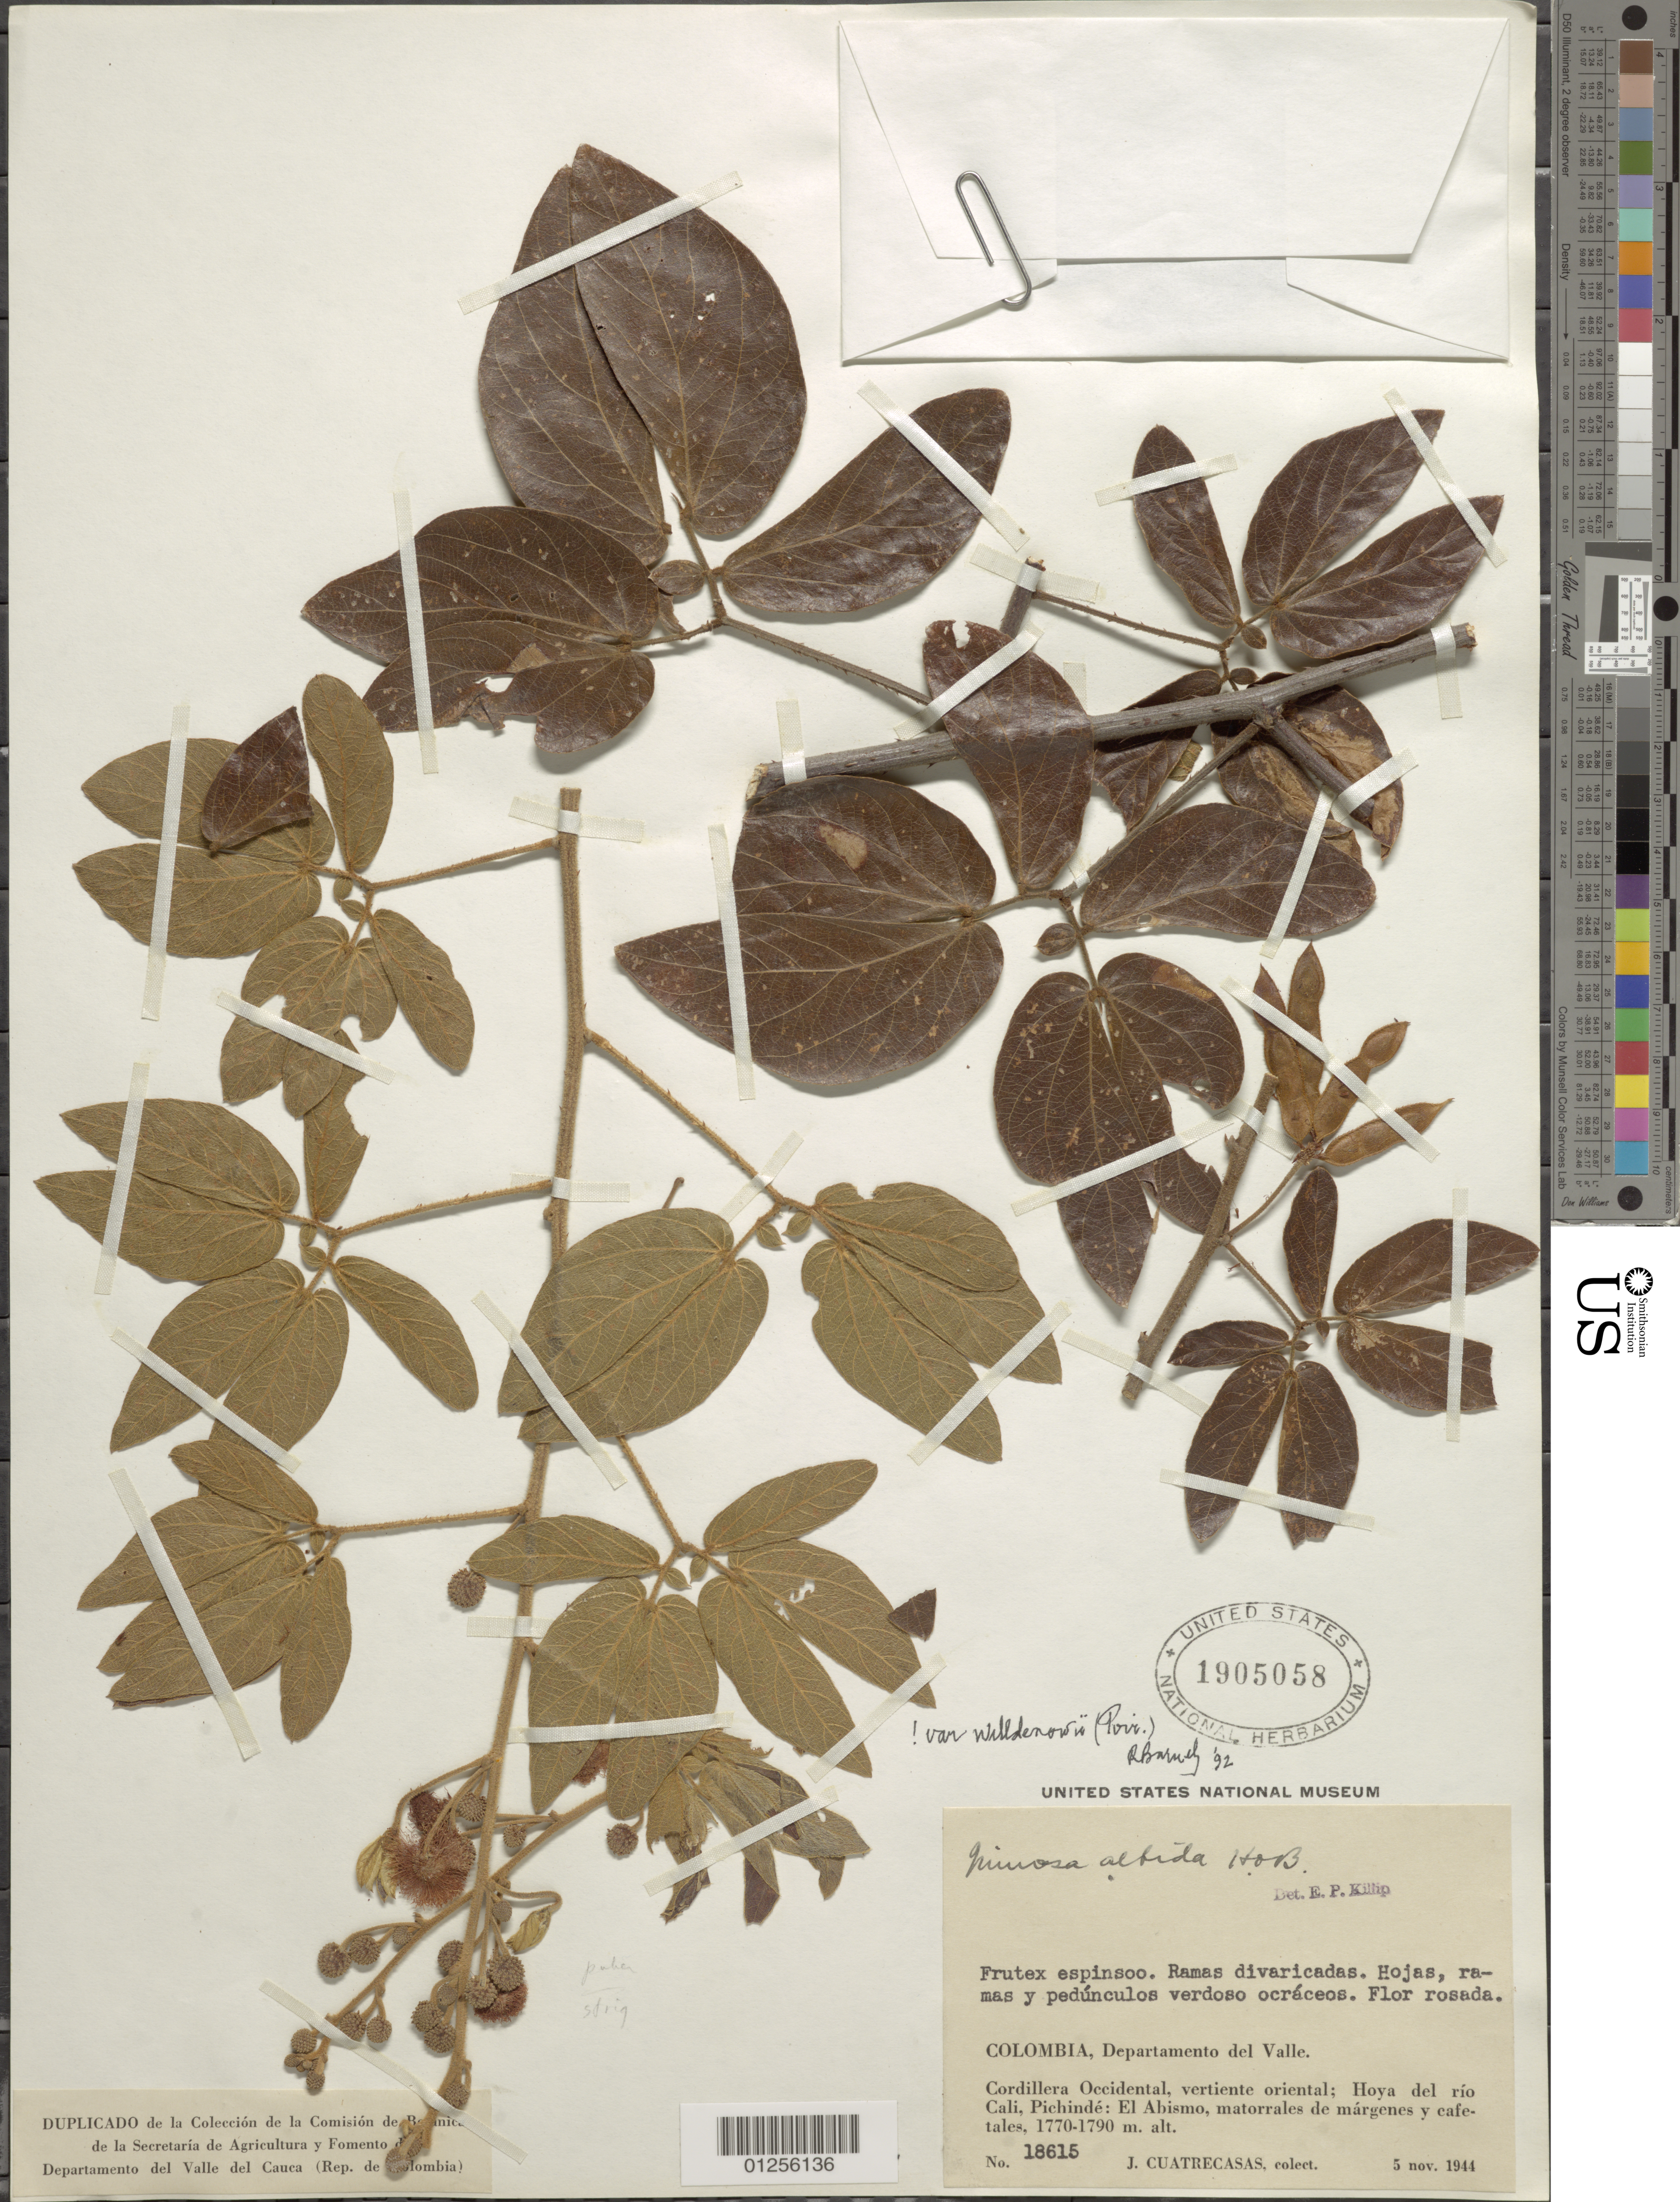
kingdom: Plantae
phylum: Tracheophyta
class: Magnoliopsida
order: Fabales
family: Fabaceae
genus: Mimosa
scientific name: Mimosa albida var. willdenowii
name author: (Poir.) Rudd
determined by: Barneby, Rupert C., (NY)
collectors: J. Cuatrecasas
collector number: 18615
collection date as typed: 05 Nov 1944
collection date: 1944-11-05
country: Colombia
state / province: Valle del Cauca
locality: Cordillera Occidental, Vertiente Oriental; Hoya del Rio Cali, Pichinde: el Abismo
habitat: motorrales de margenes y caftales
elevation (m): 1770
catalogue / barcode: US 1905058